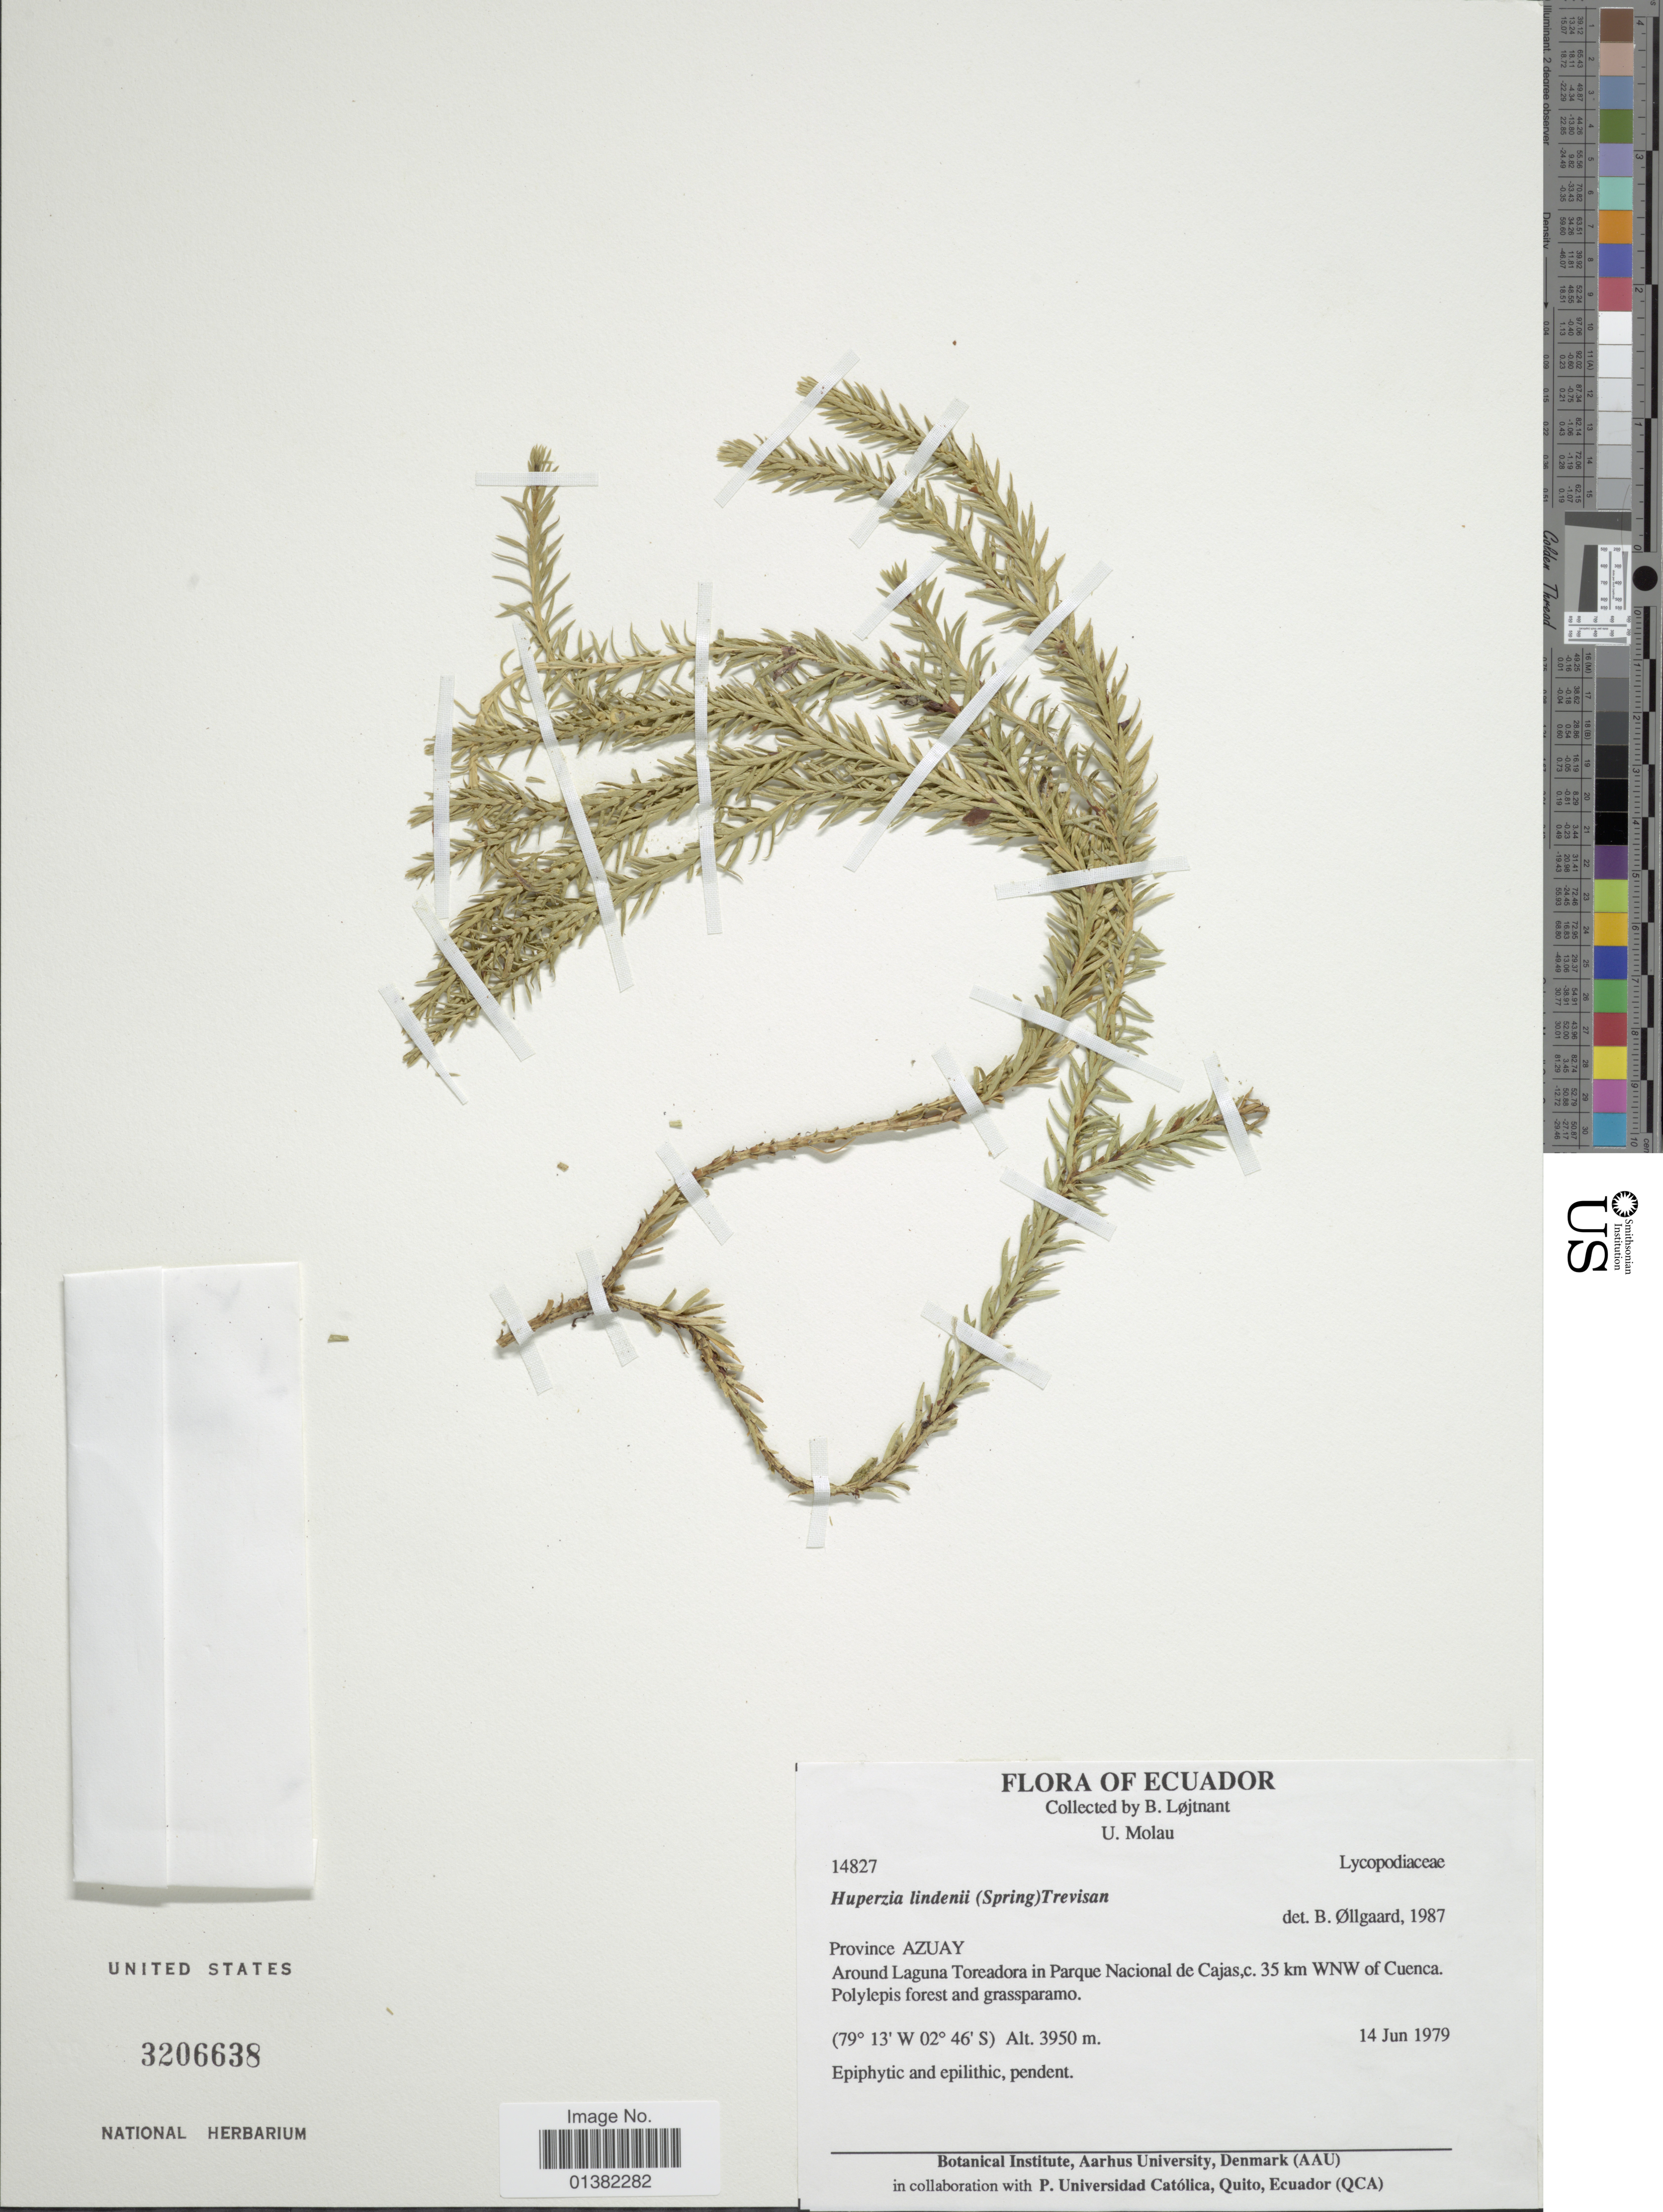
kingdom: Plantae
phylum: Tracheophyta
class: Lycopodiopsida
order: Lycopodiales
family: Lycopodiaceae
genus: Phlegmariurus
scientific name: Phlegmariurus lindenii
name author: (Spring) B. Øllg.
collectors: B. Löjtnant & U. Molau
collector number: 14827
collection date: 1979-06-14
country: Ecuador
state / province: Azuay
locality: Around Laguna Toreadora in Parque Nacional de Cajas, c. 35 km WNW of Cuenca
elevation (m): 3950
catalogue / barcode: US 3206638